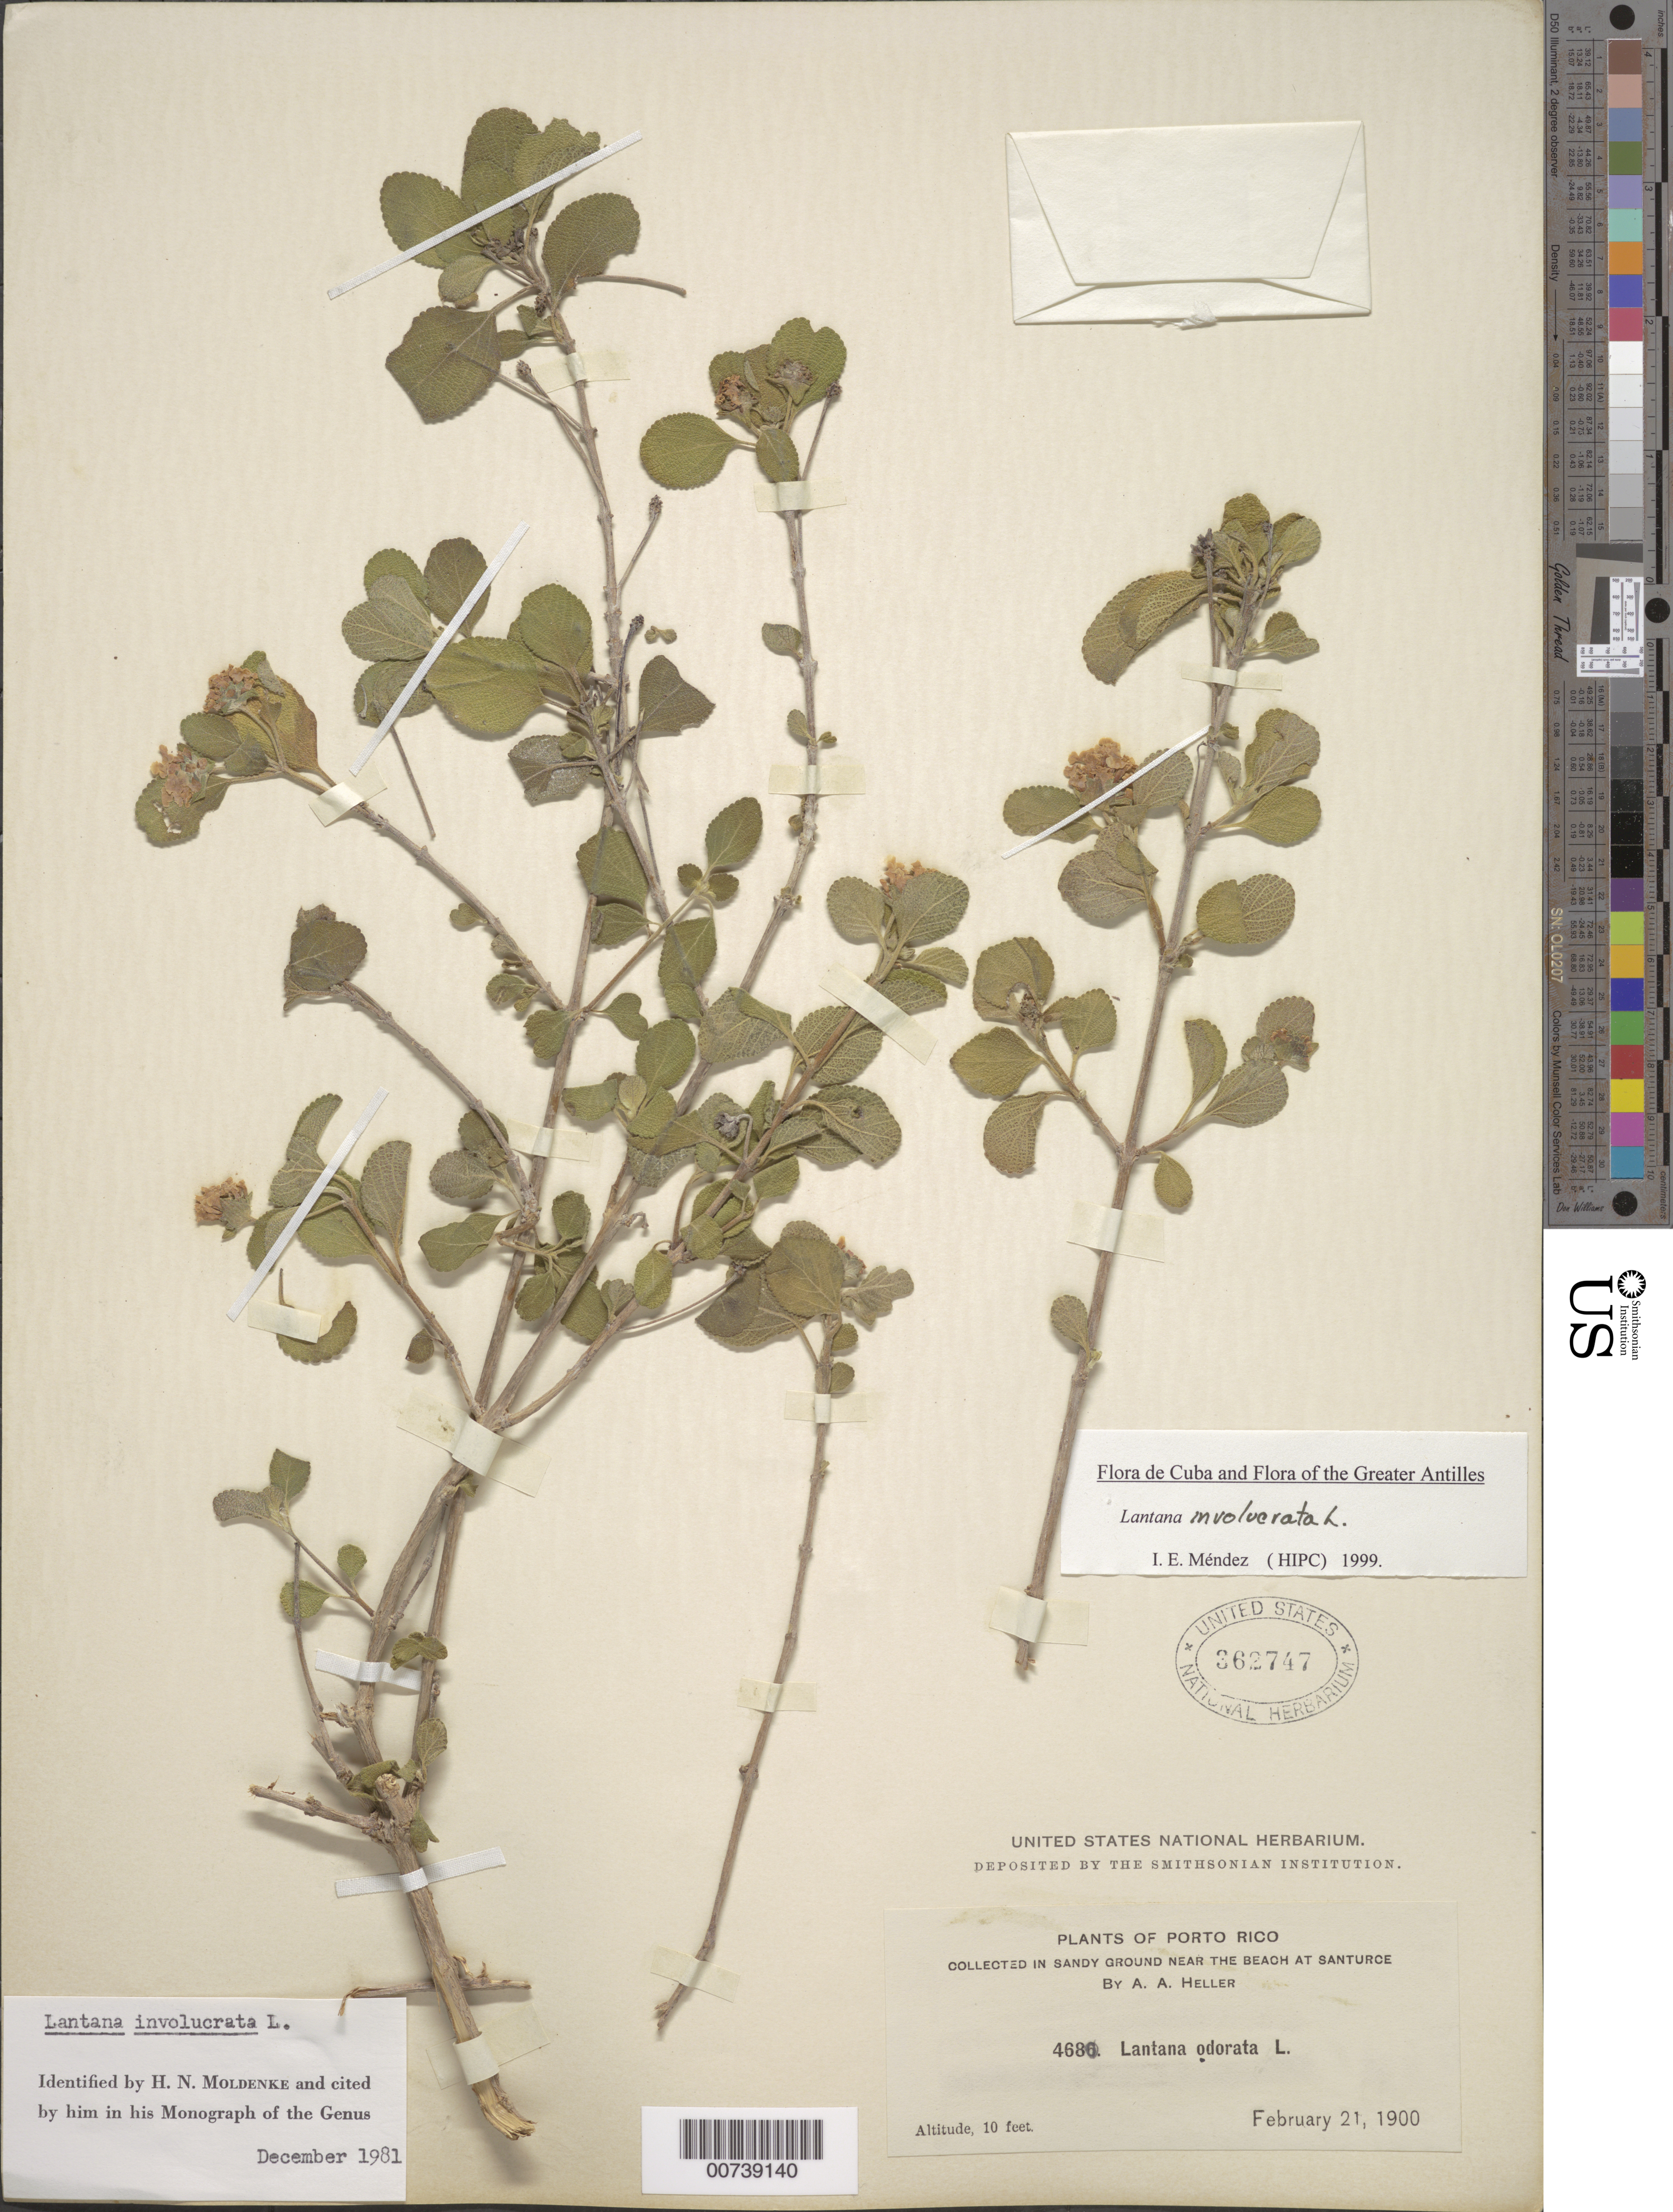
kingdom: Plantae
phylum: Tracheophyta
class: Magnoliopsida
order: Lamiales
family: Verbenaceae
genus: Lantana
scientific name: Lantana involucrata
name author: L.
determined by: Méndez, Isidro E., (HIPC)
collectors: A. A. Heller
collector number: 4680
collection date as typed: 21 Feb 1900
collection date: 1900-02-21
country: Puerto Rico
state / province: San Juan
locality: Near the beach at Santurce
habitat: Sandy ground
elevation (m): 3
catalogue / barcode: US 362747